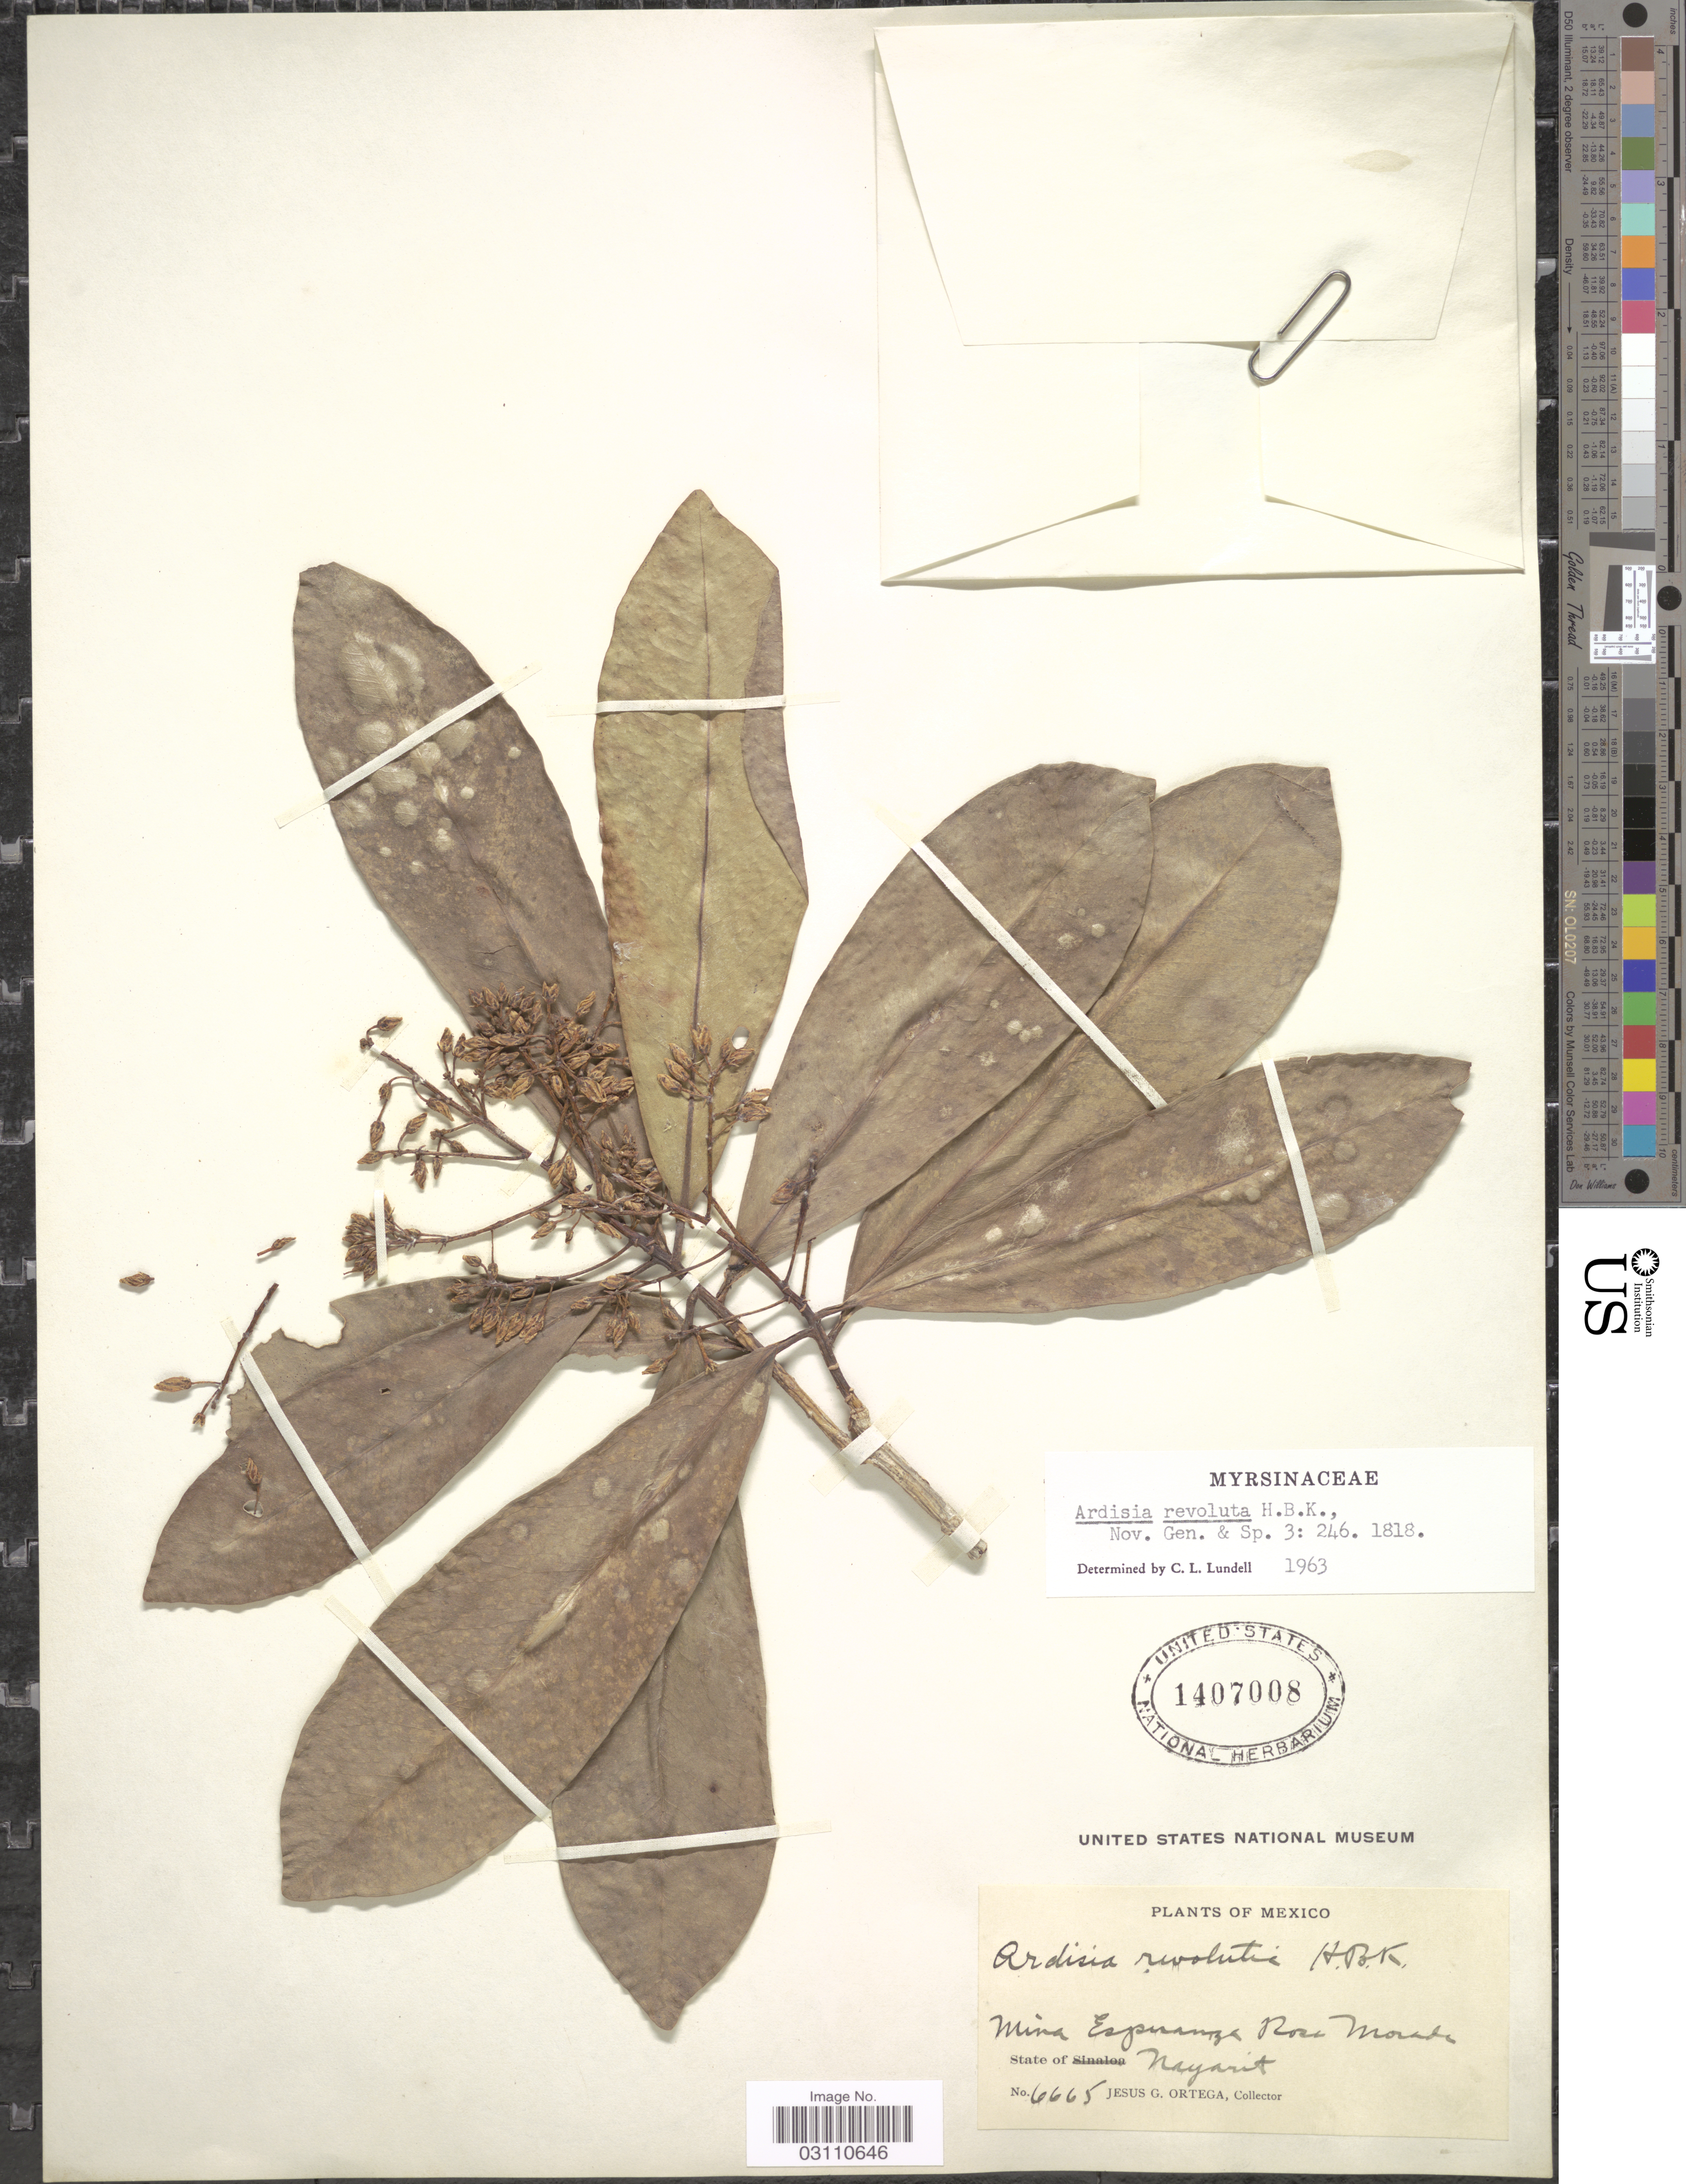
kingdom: Plantae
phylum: Tracheophyta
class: Magnoliopsida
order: Ericales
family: Primulaceae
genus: Ardisia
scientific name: Ardisia revoluta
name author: Kunth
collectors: J. Ortega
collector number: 6665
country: Mexico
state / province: Nayarit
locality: Mina Esperanza Rosa Morada.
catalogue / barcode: US 1407008